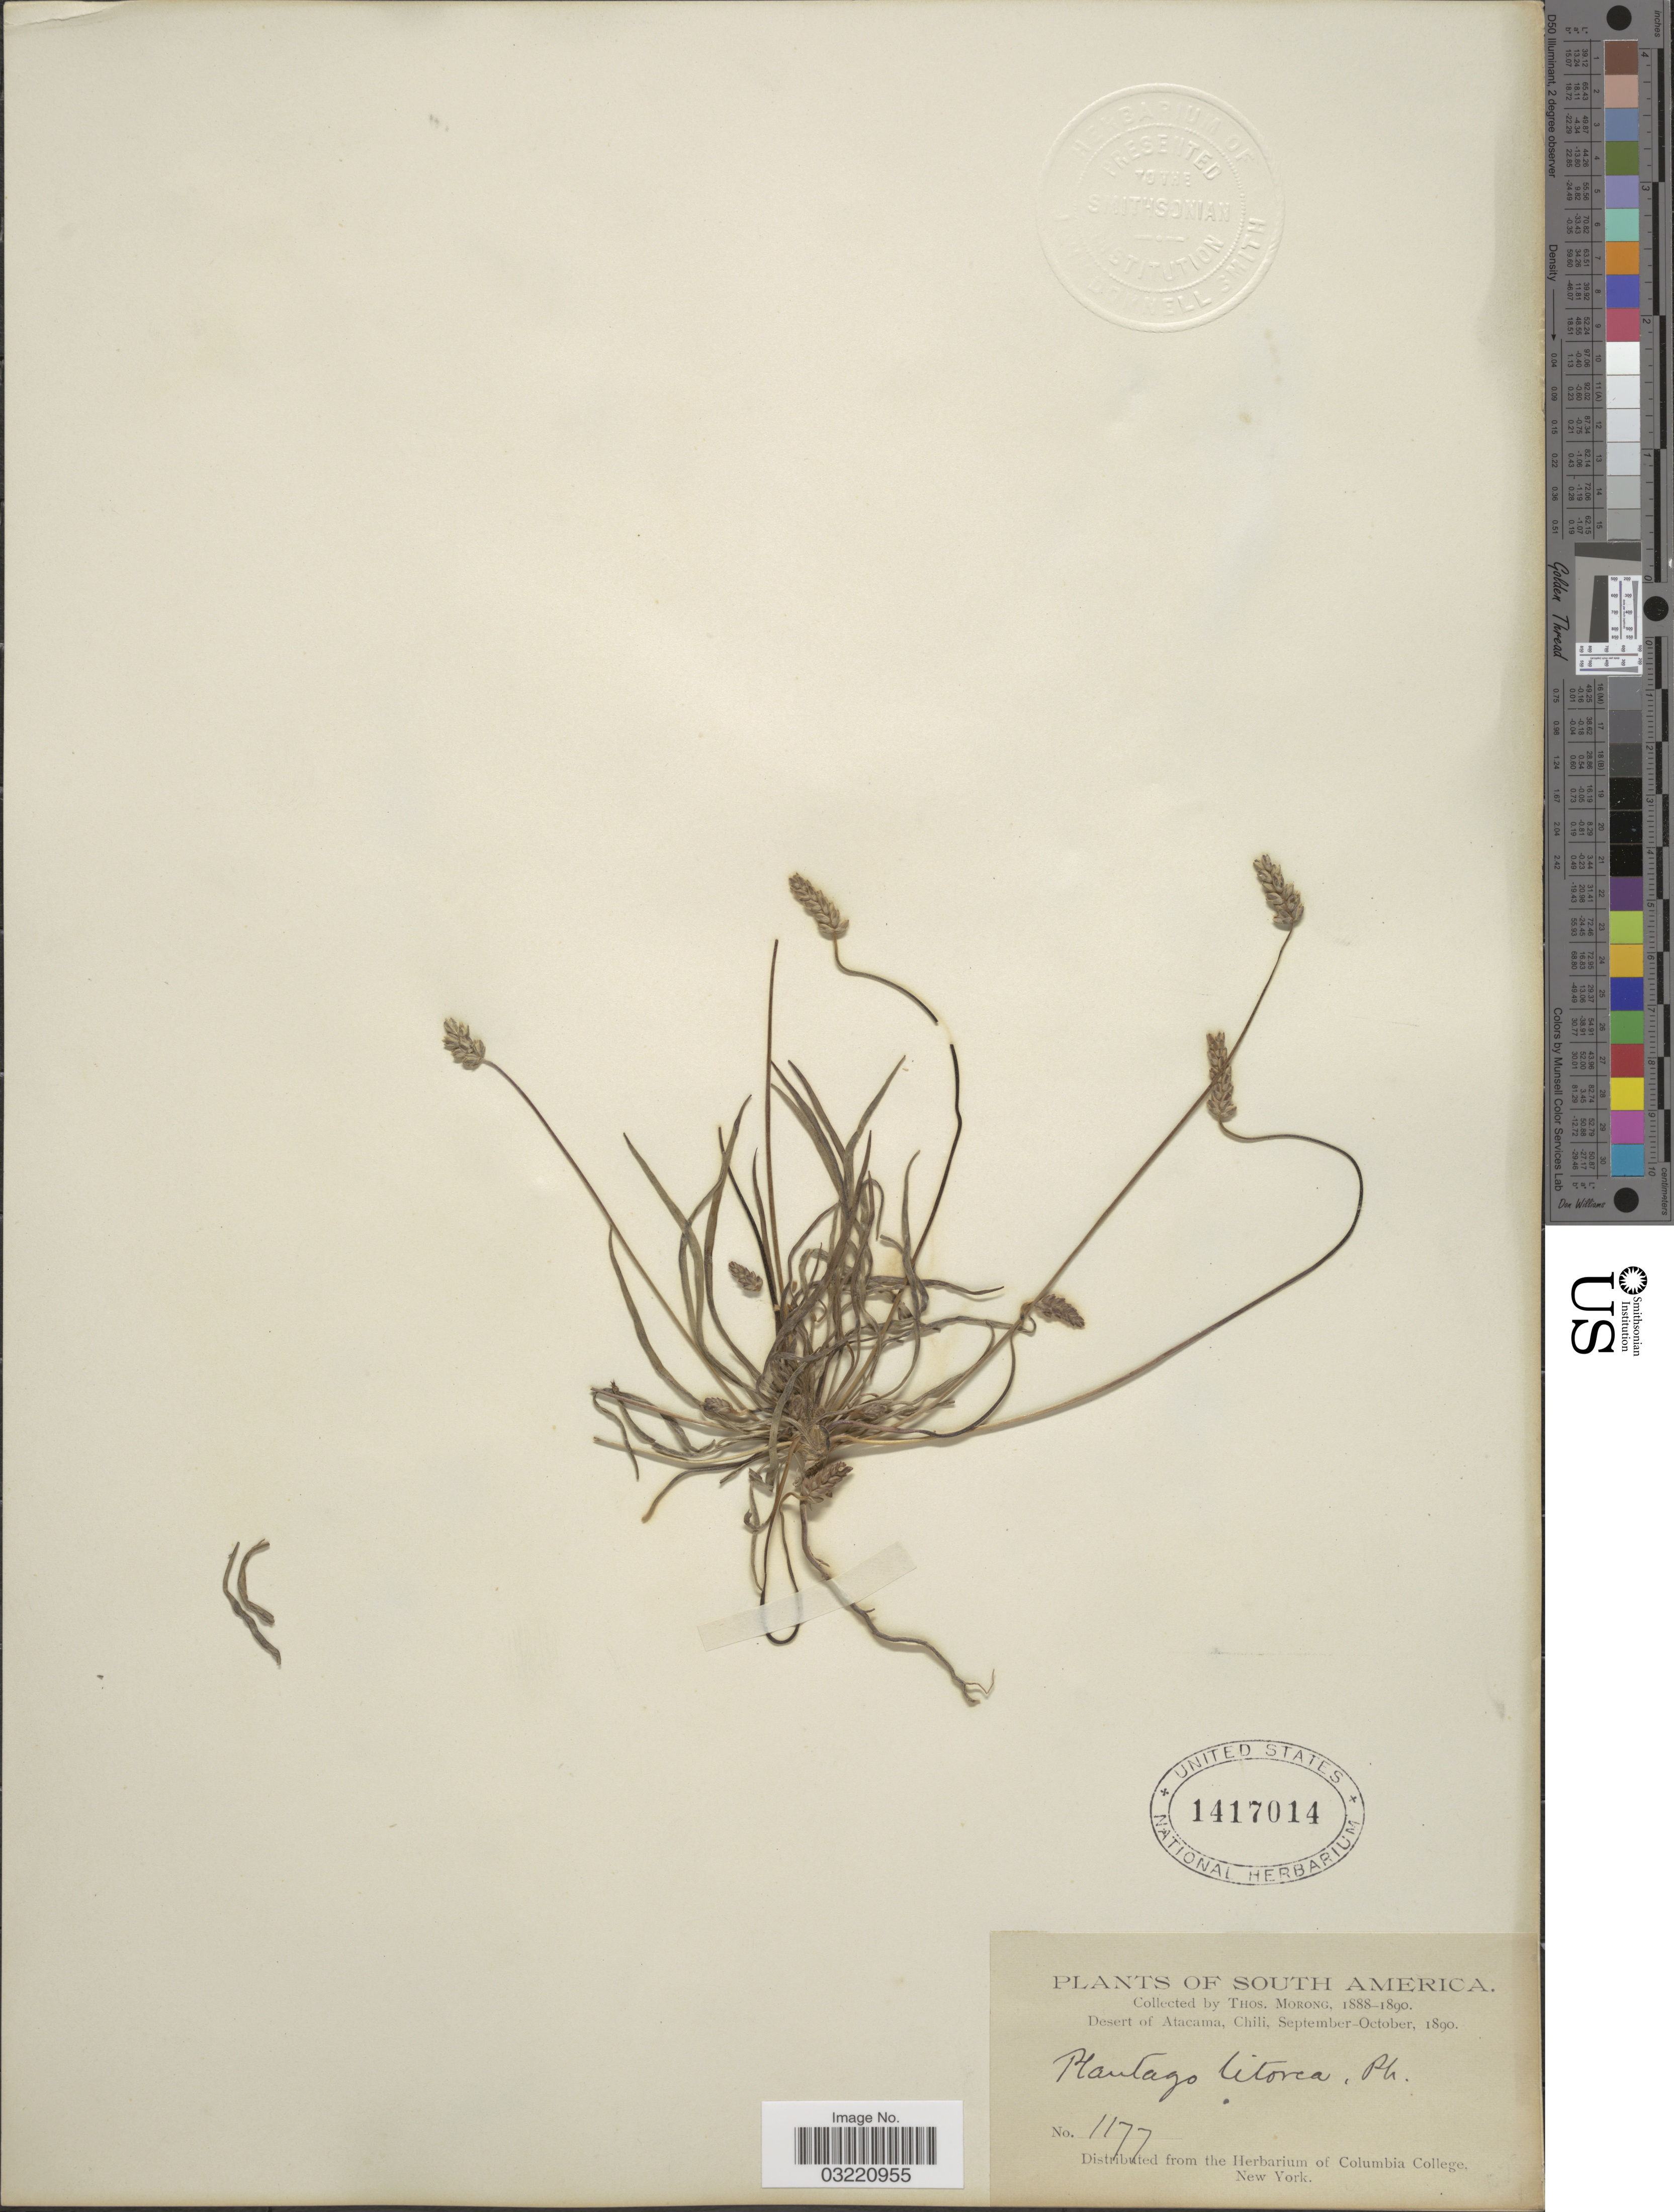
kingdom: Plantae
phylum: Tracheophyta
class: Magnoliopsida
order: Lamiales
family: Plantaginaceae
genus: Plantago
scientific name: Plantago litorea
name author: Phil.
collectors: ex herb. T. Morong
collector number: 1177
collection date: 1890-09/1890-10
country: Chile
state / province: Atacama (III)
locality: Desert of Atacama.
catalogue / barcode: US 1417014